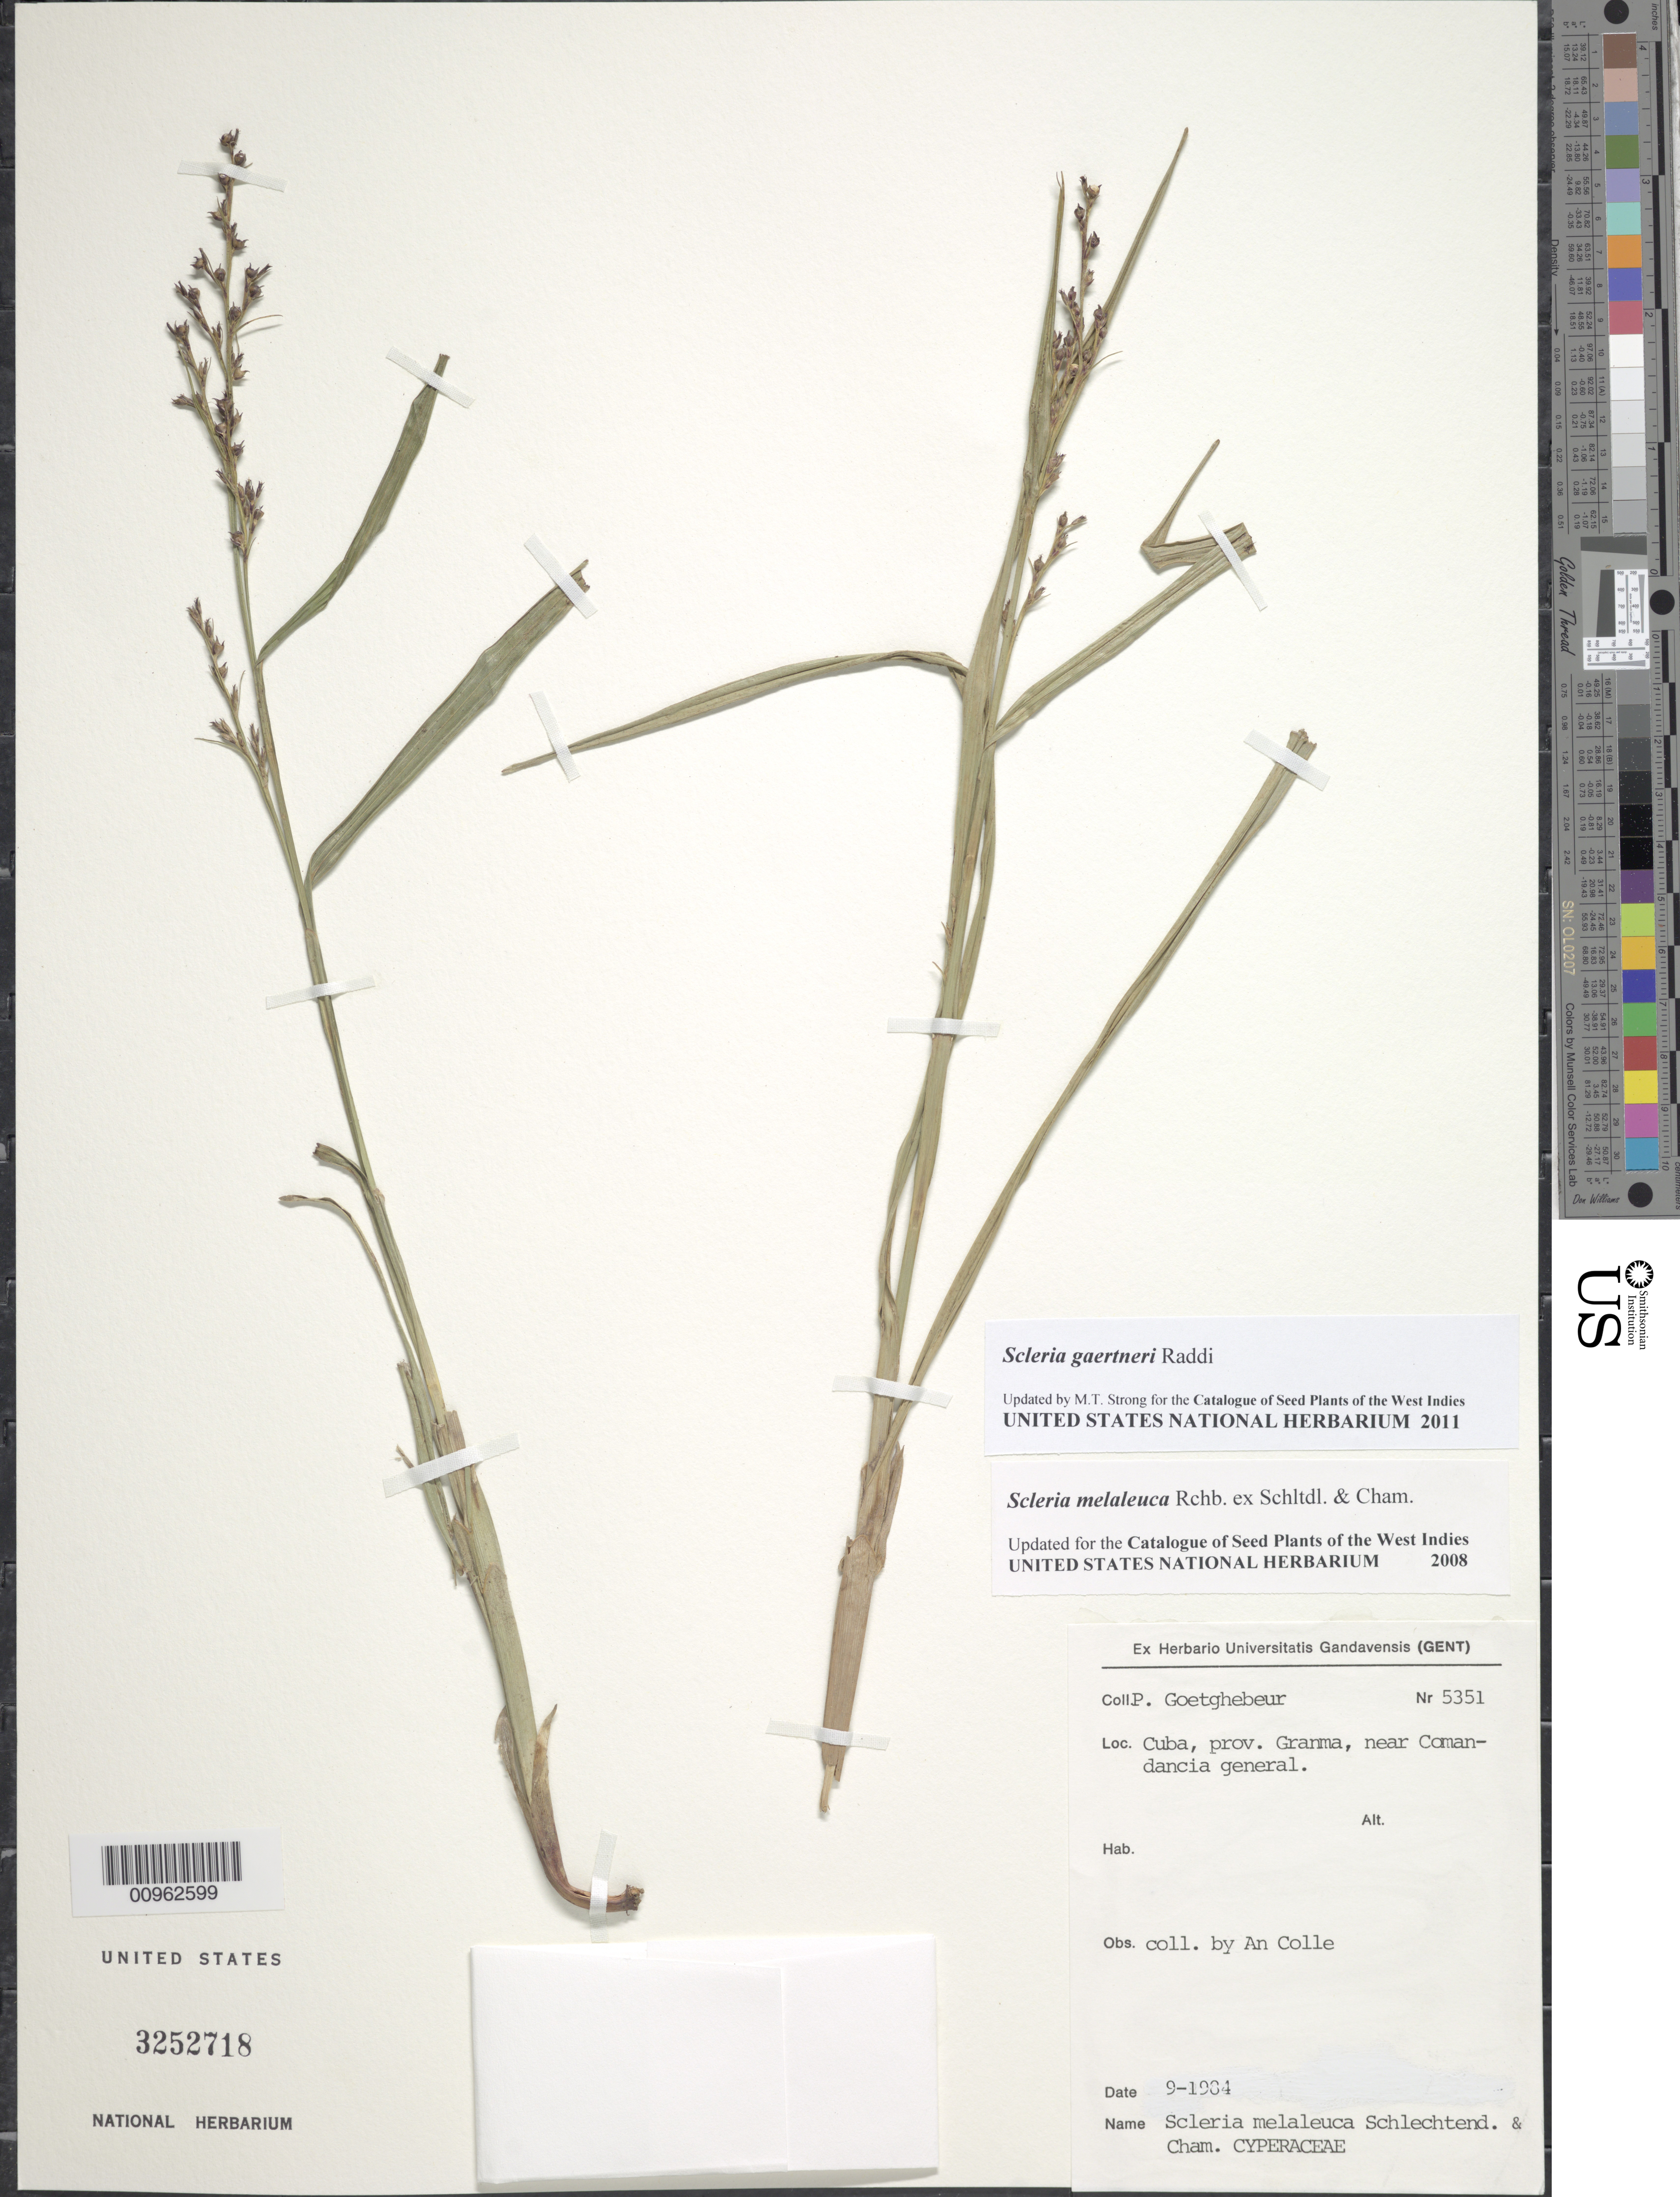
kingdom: Plantae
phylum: Tracheophyta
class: Liliopsida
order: Poales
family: Cyperaceae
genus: Scleria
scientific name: Scleria gaertneri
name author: Raddi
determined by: Strong, M. T., (US), Smithsonian Institution - National Museum of Natural History (UNITED STATES)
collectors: P. Goetghebeur & A. Colle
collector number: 5351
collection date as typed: Sep 1984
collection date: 1984-09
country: Cuba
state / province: Granma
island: Cuba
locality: Near Comandancia general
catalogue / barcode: US 3252718